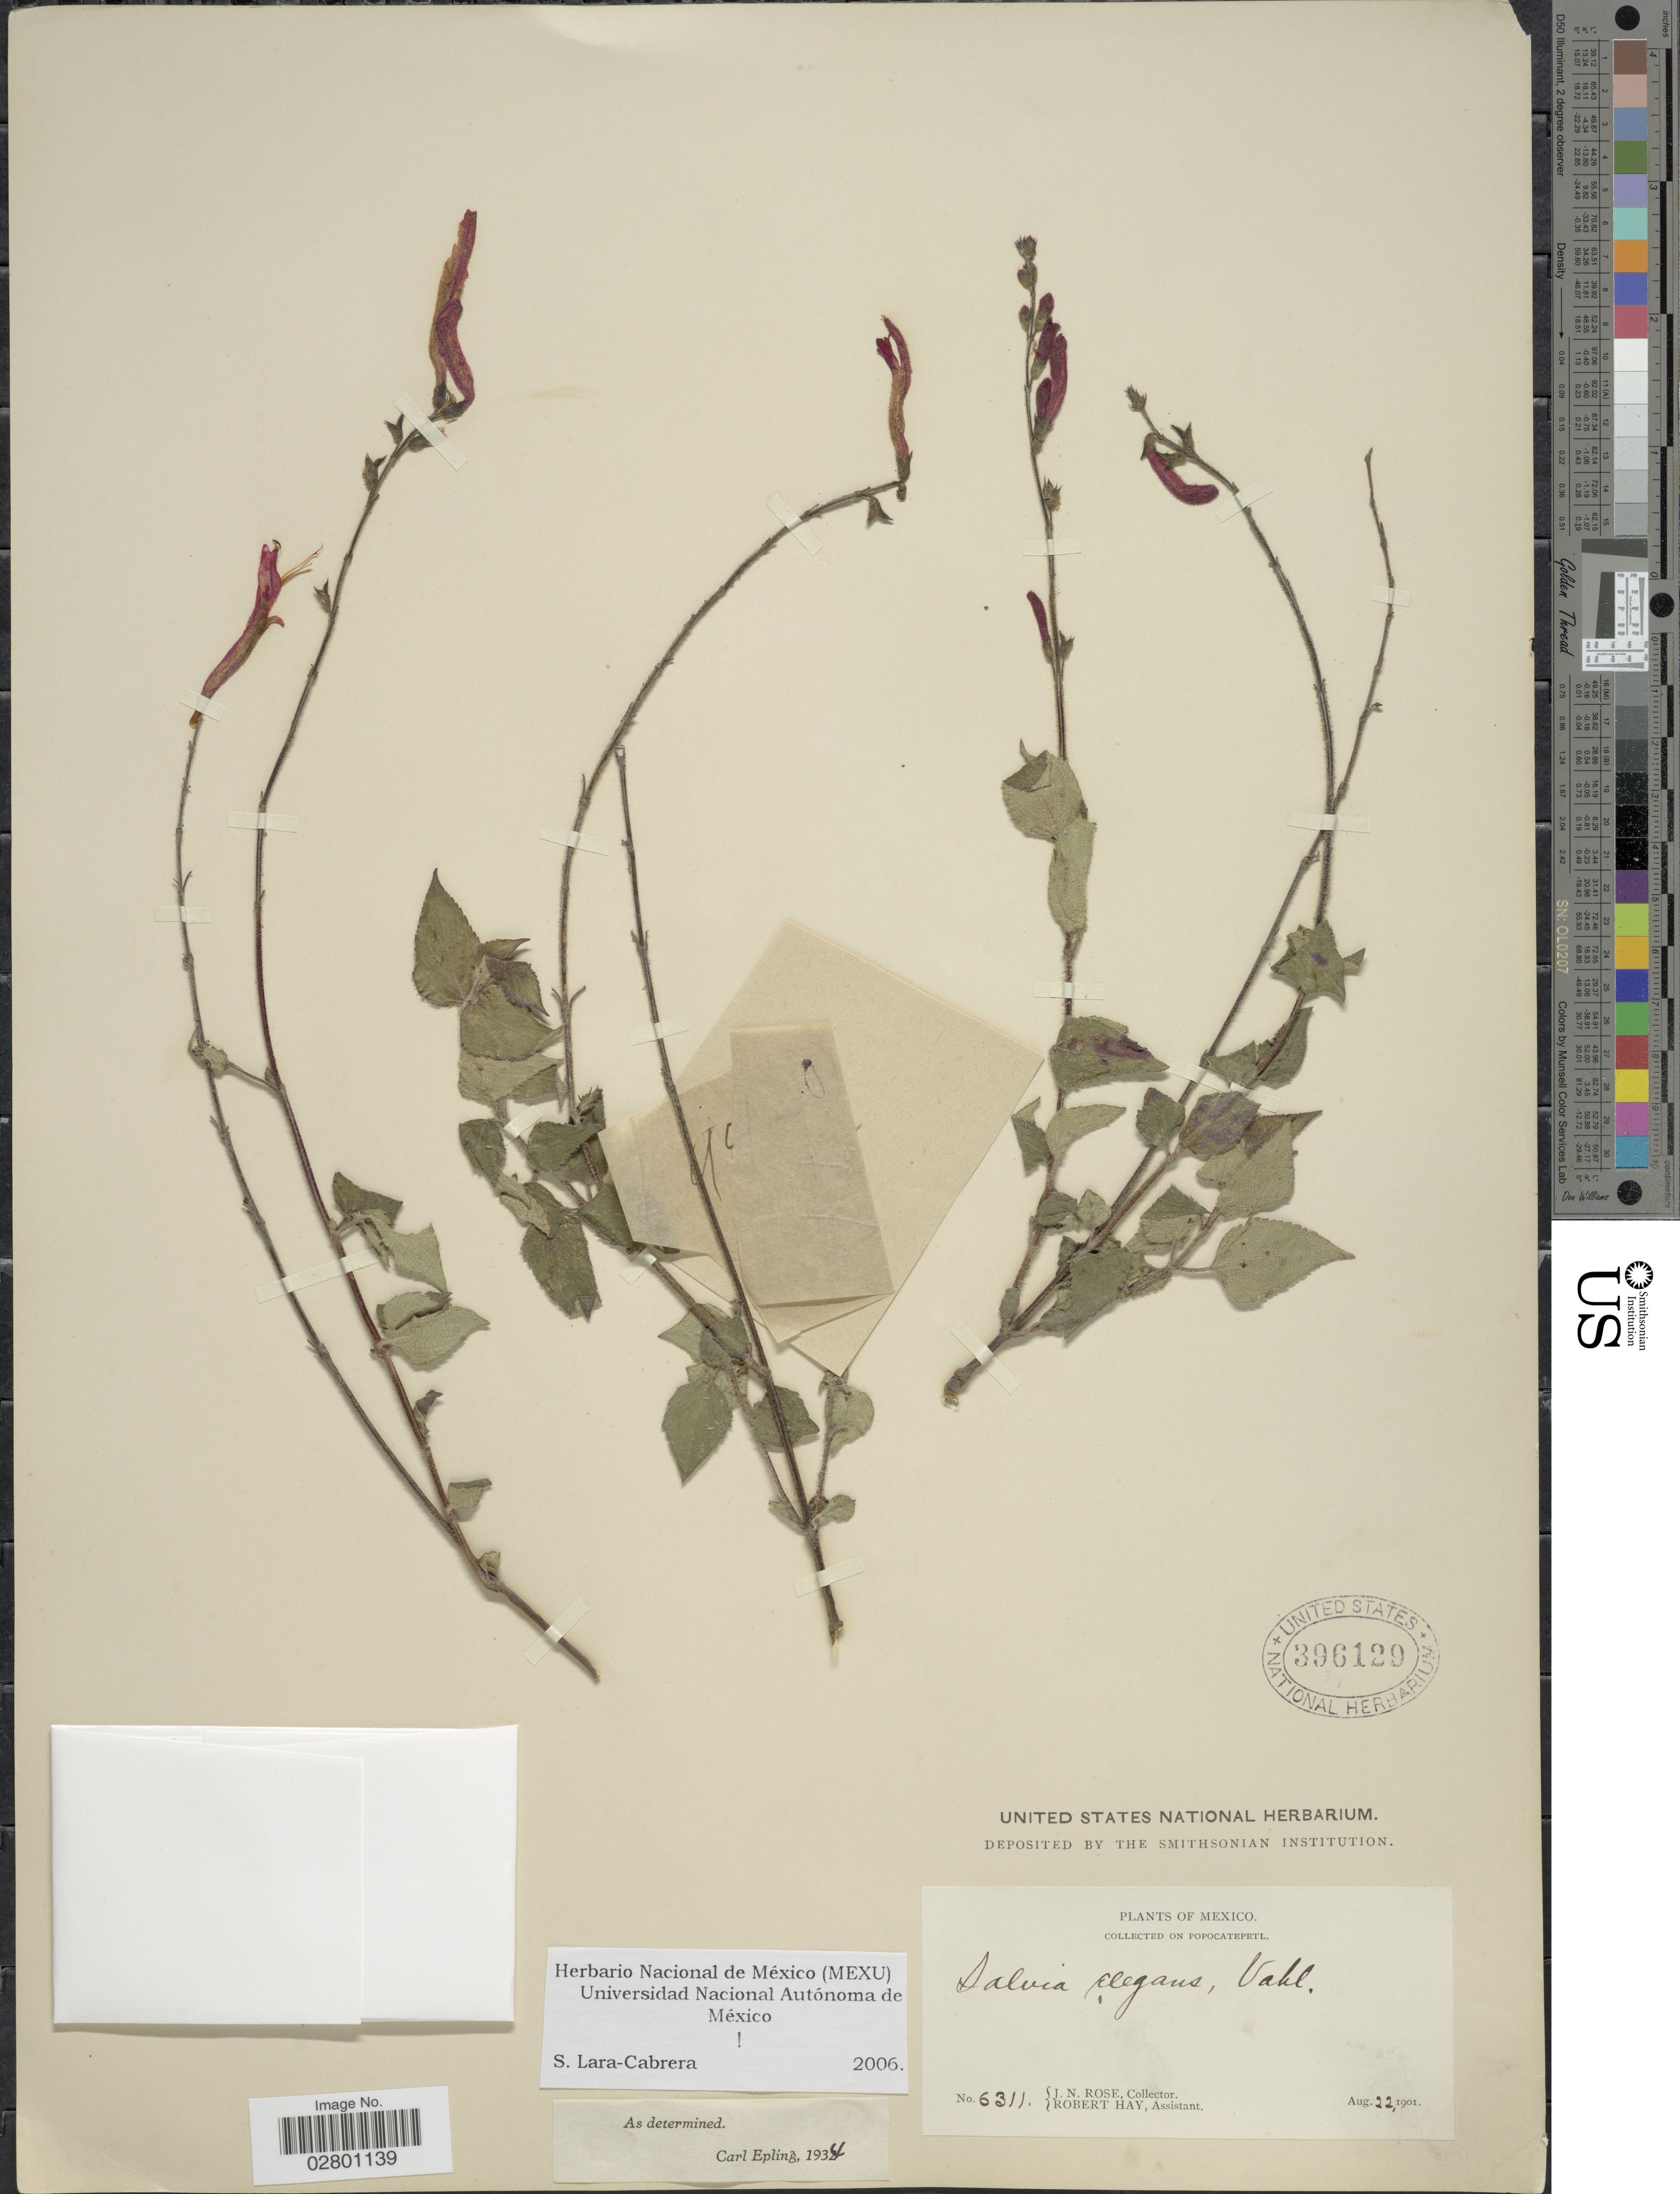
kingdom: Plantae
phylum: Tracheophyta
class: Magnoliopsida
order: Lamiales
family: Lamiaceae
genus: Salvia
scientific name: Salvia elegans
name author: Vahl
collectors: J. N. Rose & R. H. Hay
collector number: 6311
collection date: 1901-08-22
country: Mexico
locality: Popocatepetl.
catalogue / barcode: US 396129